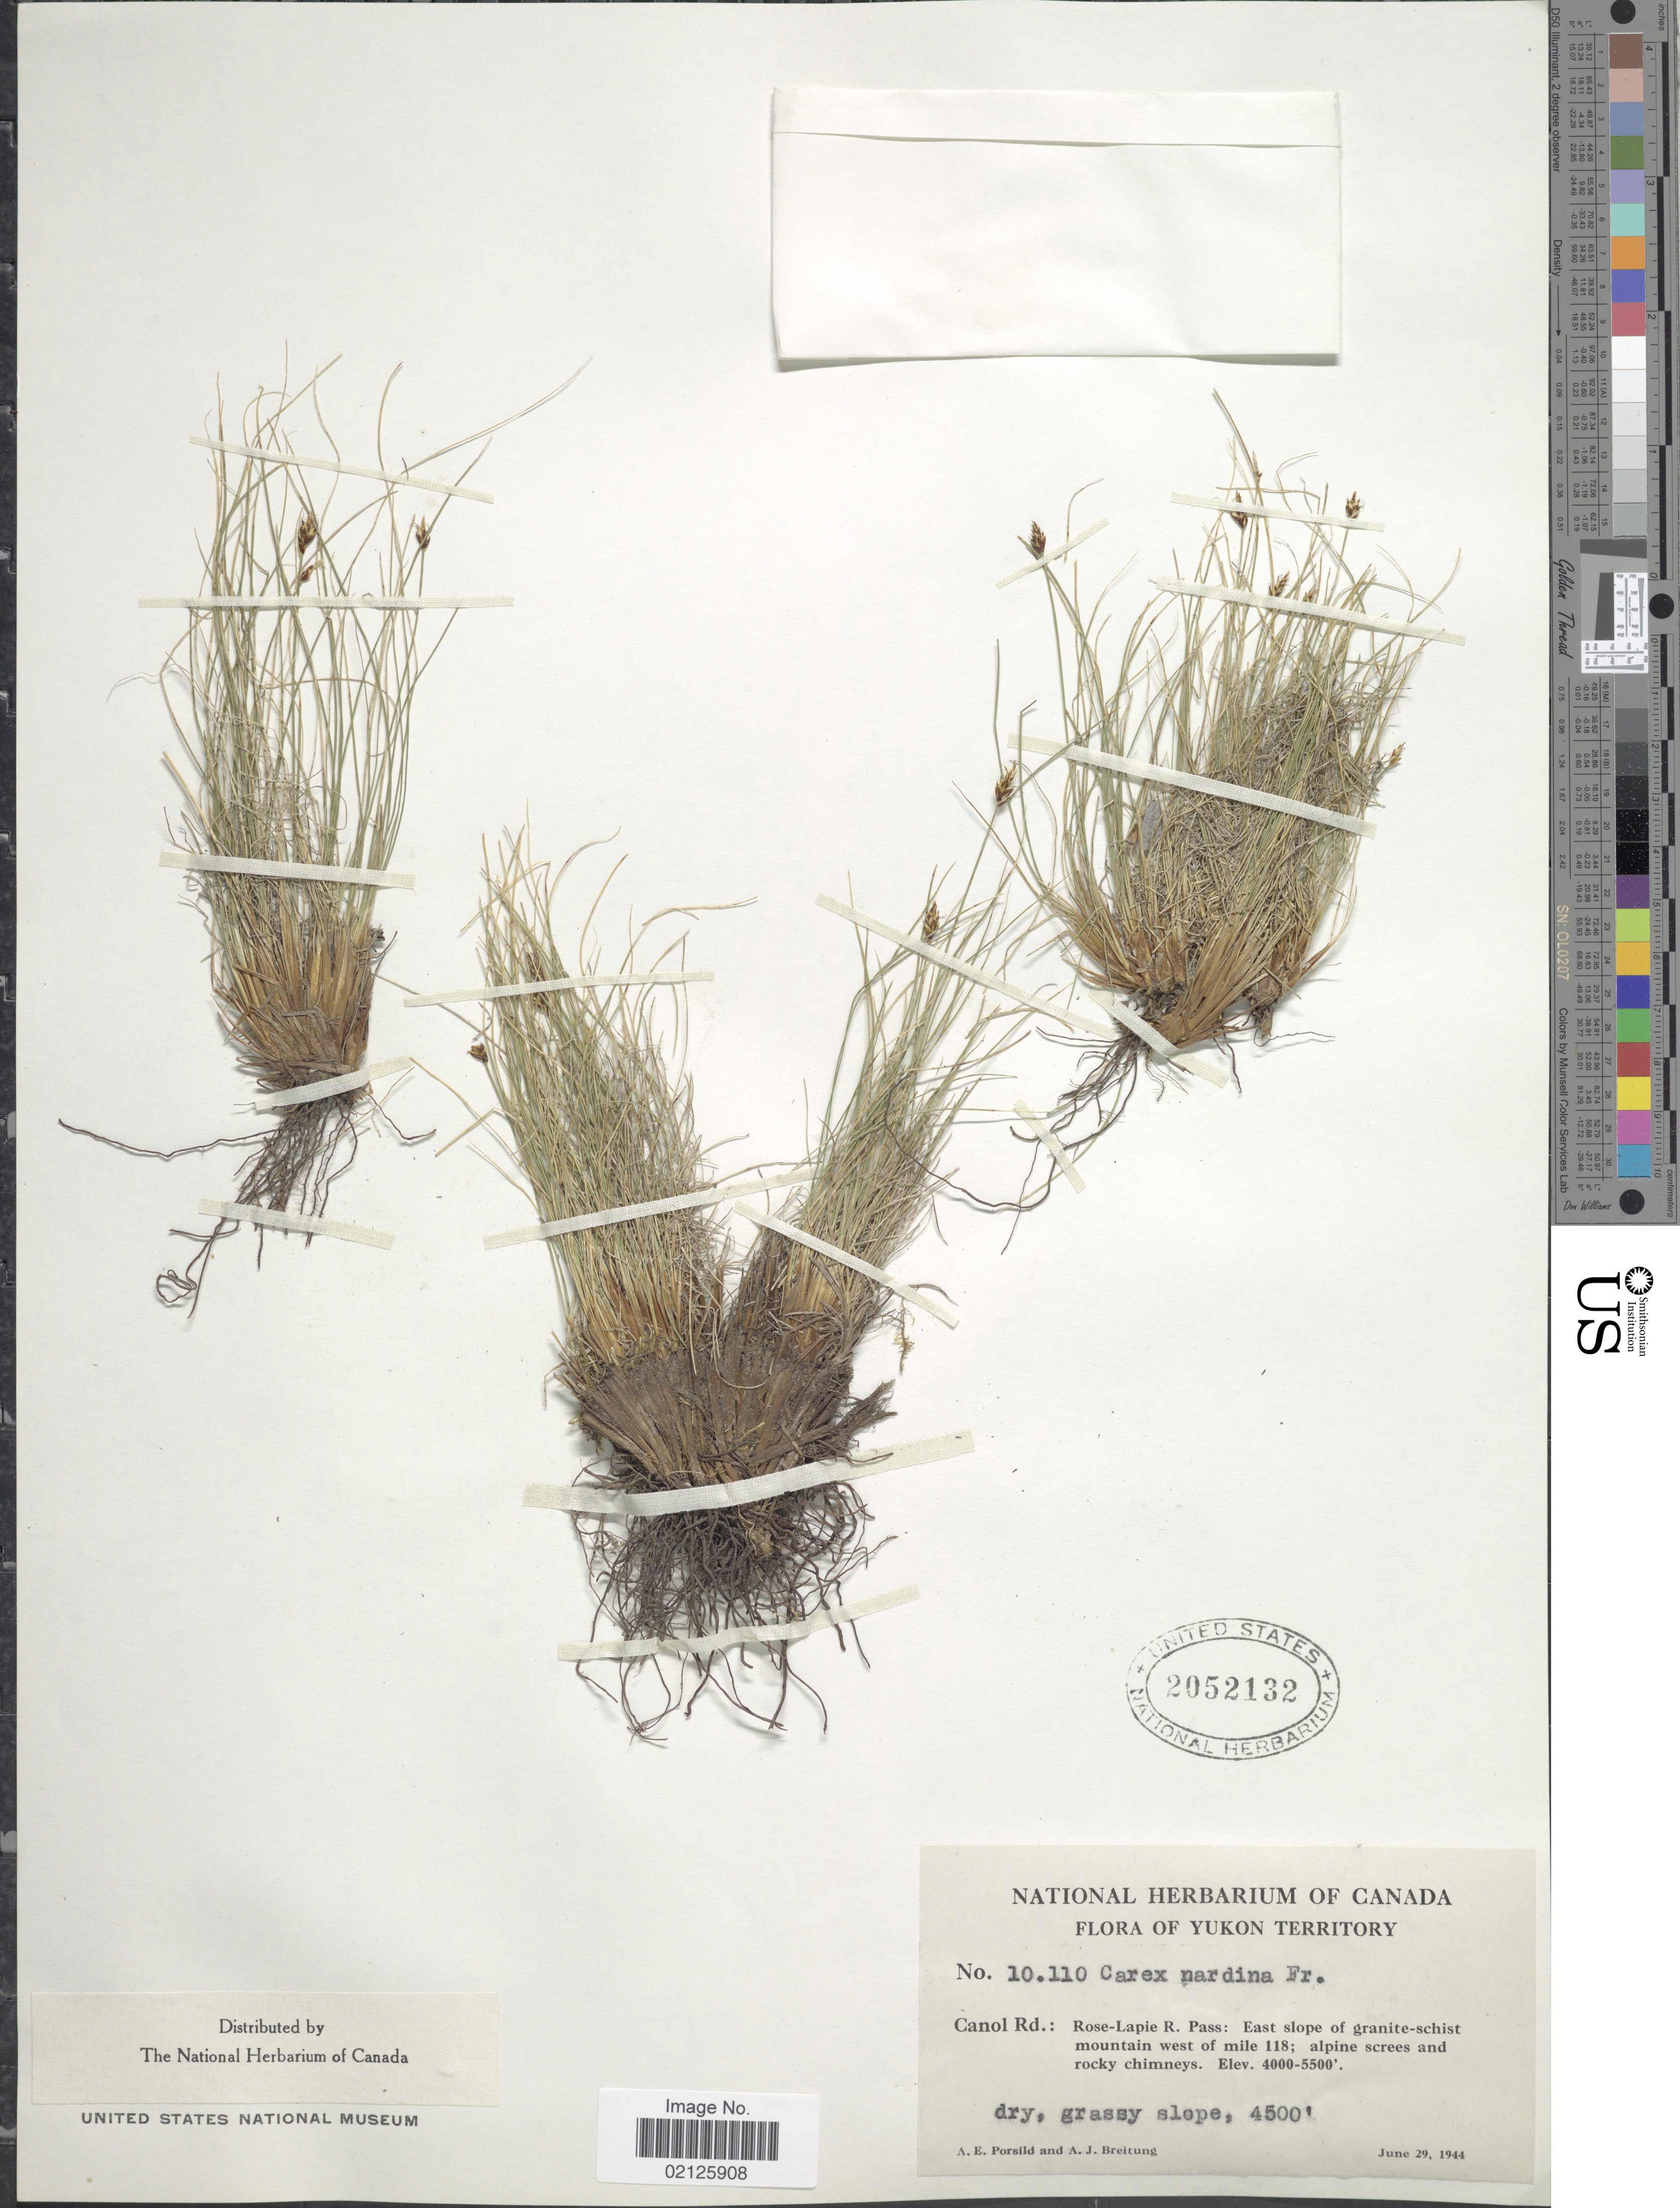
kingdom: Plantae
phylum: Tracheophyta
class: Liliopsida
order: Poales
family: Cyperaceae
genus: Carex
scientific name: Carex nardina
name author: (Hornem.) Fr.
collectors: A. E. Porsild & A. Breitung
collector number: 10110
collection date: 1944-06-29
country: Canada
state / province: Yukon Territory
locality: Canol Rd.: Rose-Lapie R. Pass: East slope of granite-schist mountain west of mile 118; alpine screes and rocky chimneys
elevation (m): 1219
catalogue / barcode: US 2052132